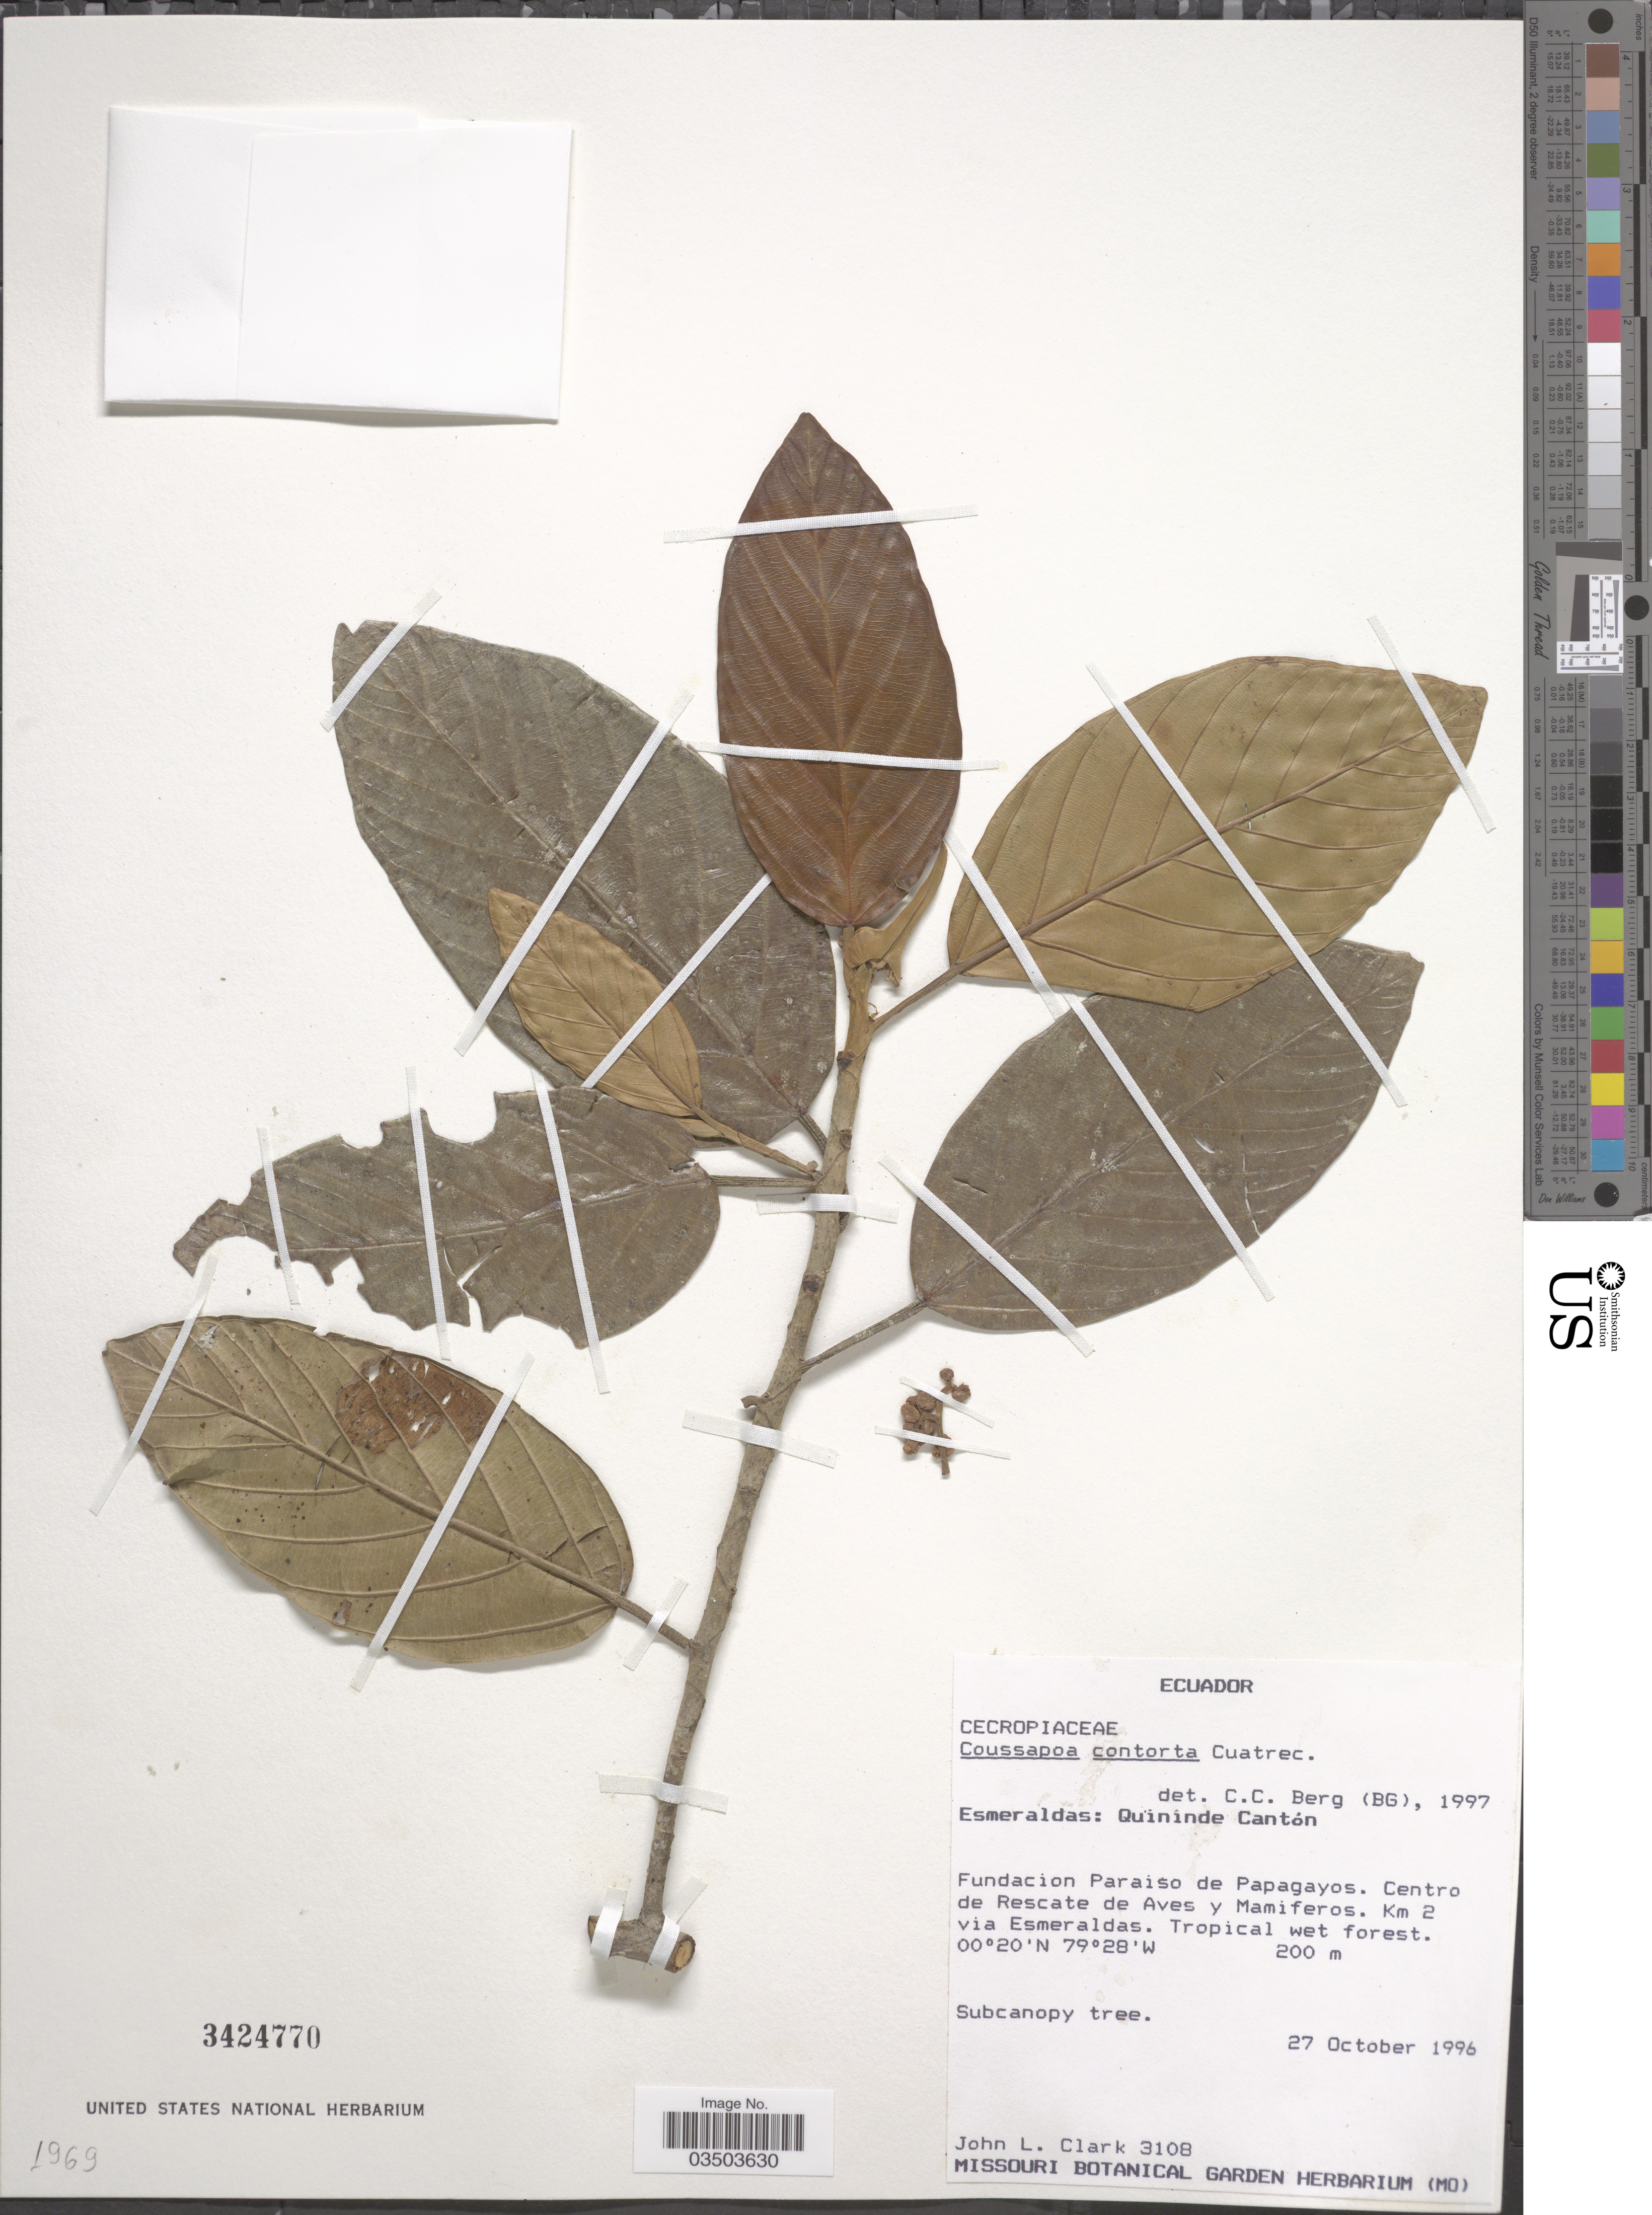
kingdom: Plantae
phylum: Tracheophyta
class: Magnoliopsida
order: Rosales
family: Urticaceae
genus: Coussapoa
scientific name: Coussapoa contorta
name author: Cuatrec.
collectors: J. L. Clark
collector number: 3108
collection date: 1996-10-27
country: Ecuador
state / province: Esmeraldas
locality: Quininde Cantón. Fundacion Paraiso de Papagayos. Centro de Rescate de Aves y Mamiferos. Km 2 via Esmeraldas.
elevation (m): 200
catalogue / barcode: US 3424770